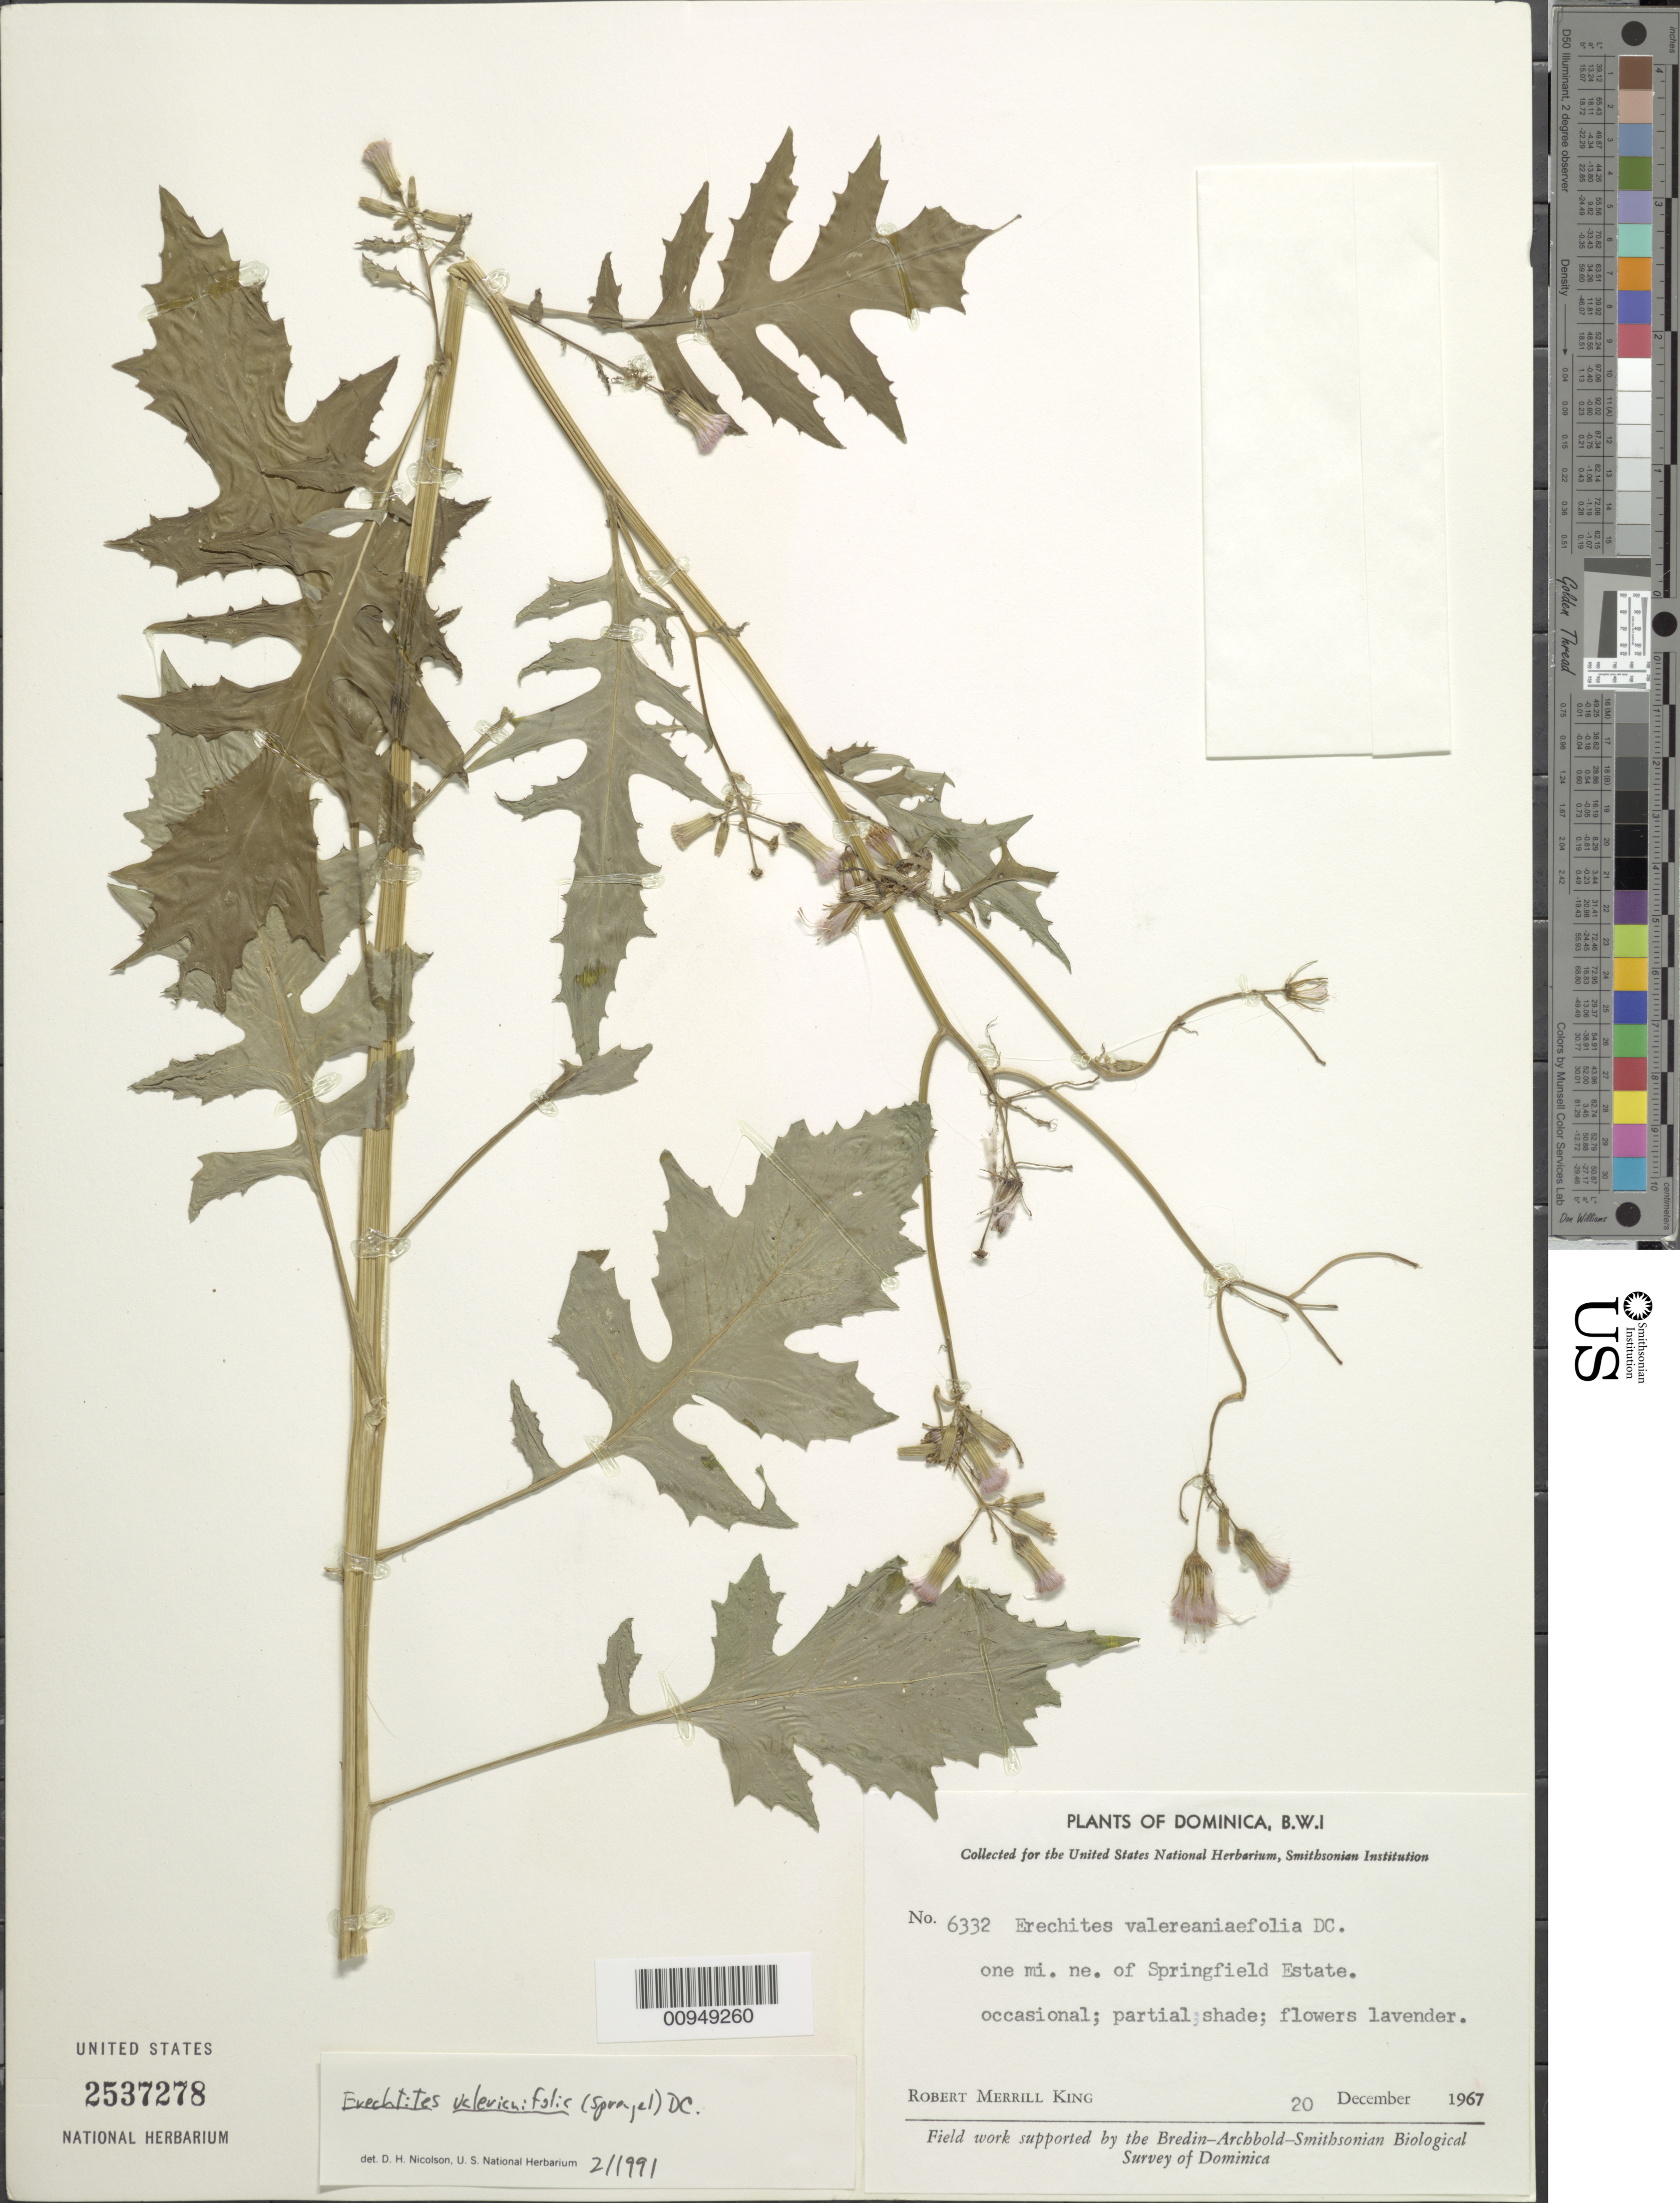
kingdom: Plantae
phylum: Tracheophyta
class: Magnoliopsida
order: Asterales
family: Asteraceae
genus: Erechtites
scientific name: Erechtites valerianifolius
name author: (Link ex Spreng.) DC.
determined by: Nicolson, Dan H.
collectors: R. M. King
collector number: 6332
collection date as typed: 20 Dec 1967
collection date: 1967-12-20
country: Dominica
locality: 1 mi NE of Springfield Estate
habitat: Partial shade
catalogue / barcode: US 2537278